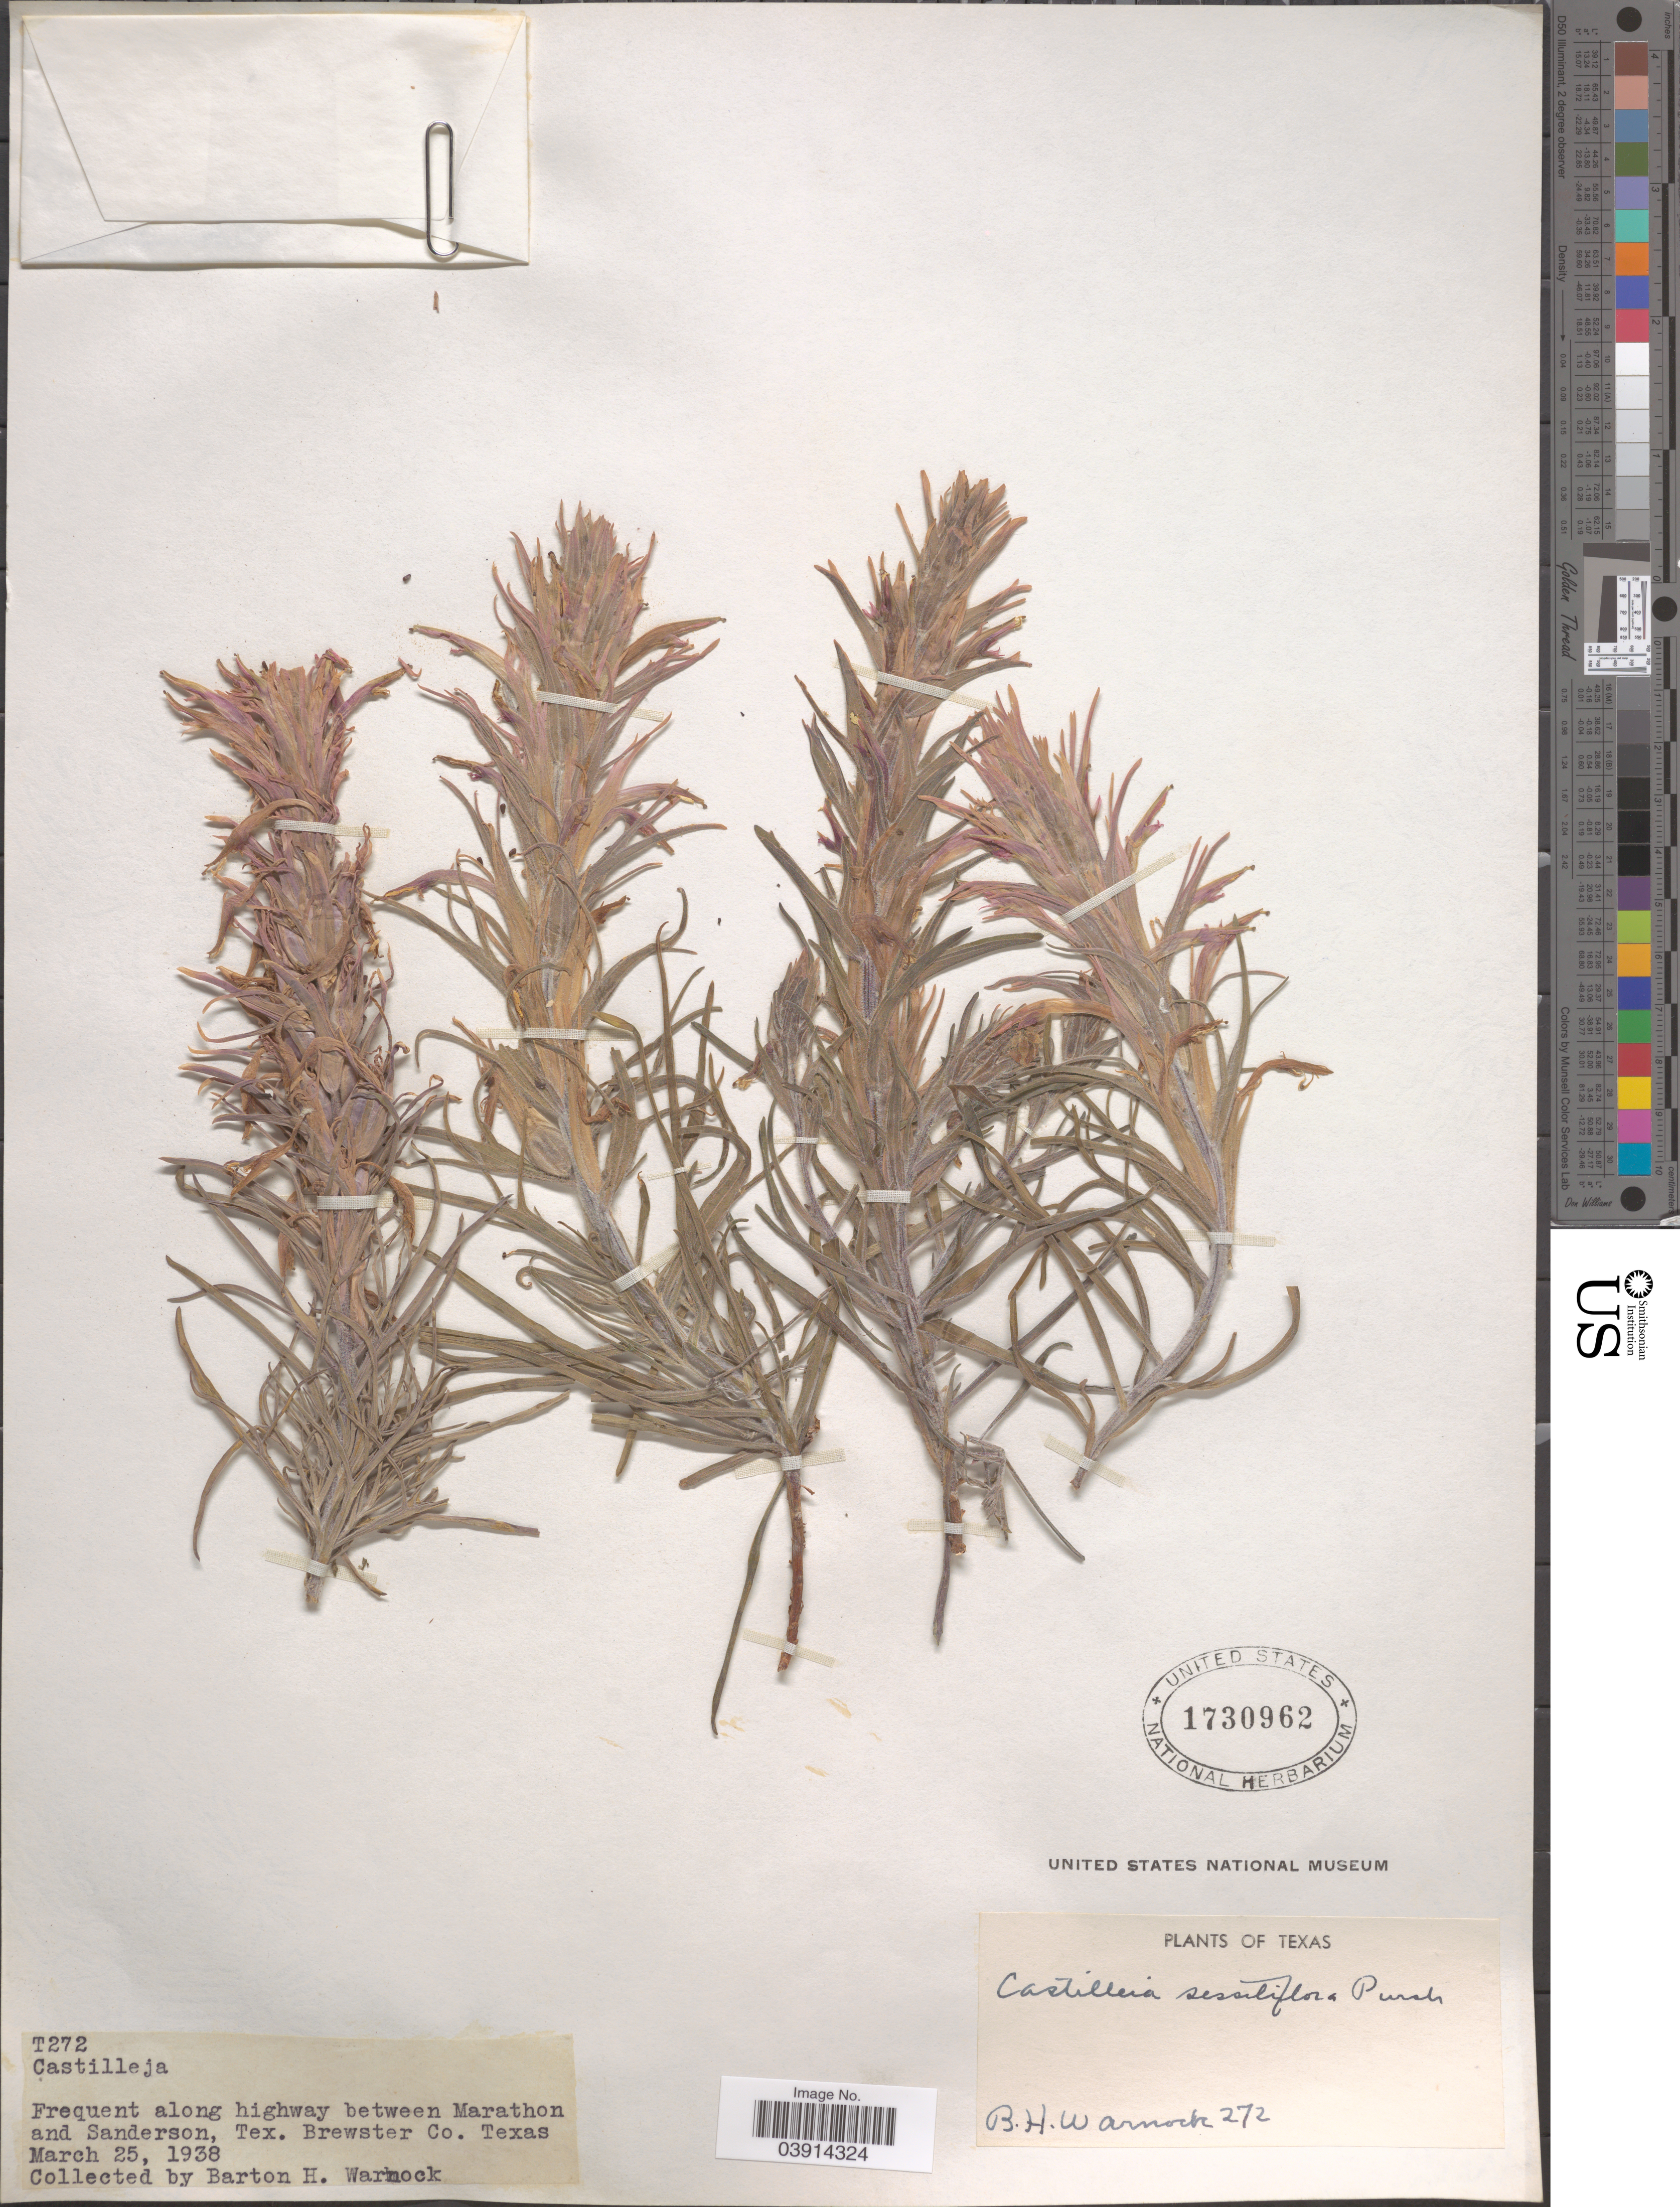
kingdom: Plantae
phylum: Tracheophyta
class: Magnoliopsida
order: Lamiales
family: Orobanchaceae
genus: Castilleja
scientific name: Castilleja sessiliflora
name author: Pursh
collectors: B. H. Warnock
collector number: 272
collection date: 1938-03-25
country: United States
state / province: Texas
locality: Frequent along highway between Marathon and Sanderson. Brewster Co.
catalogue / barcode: US 1730962